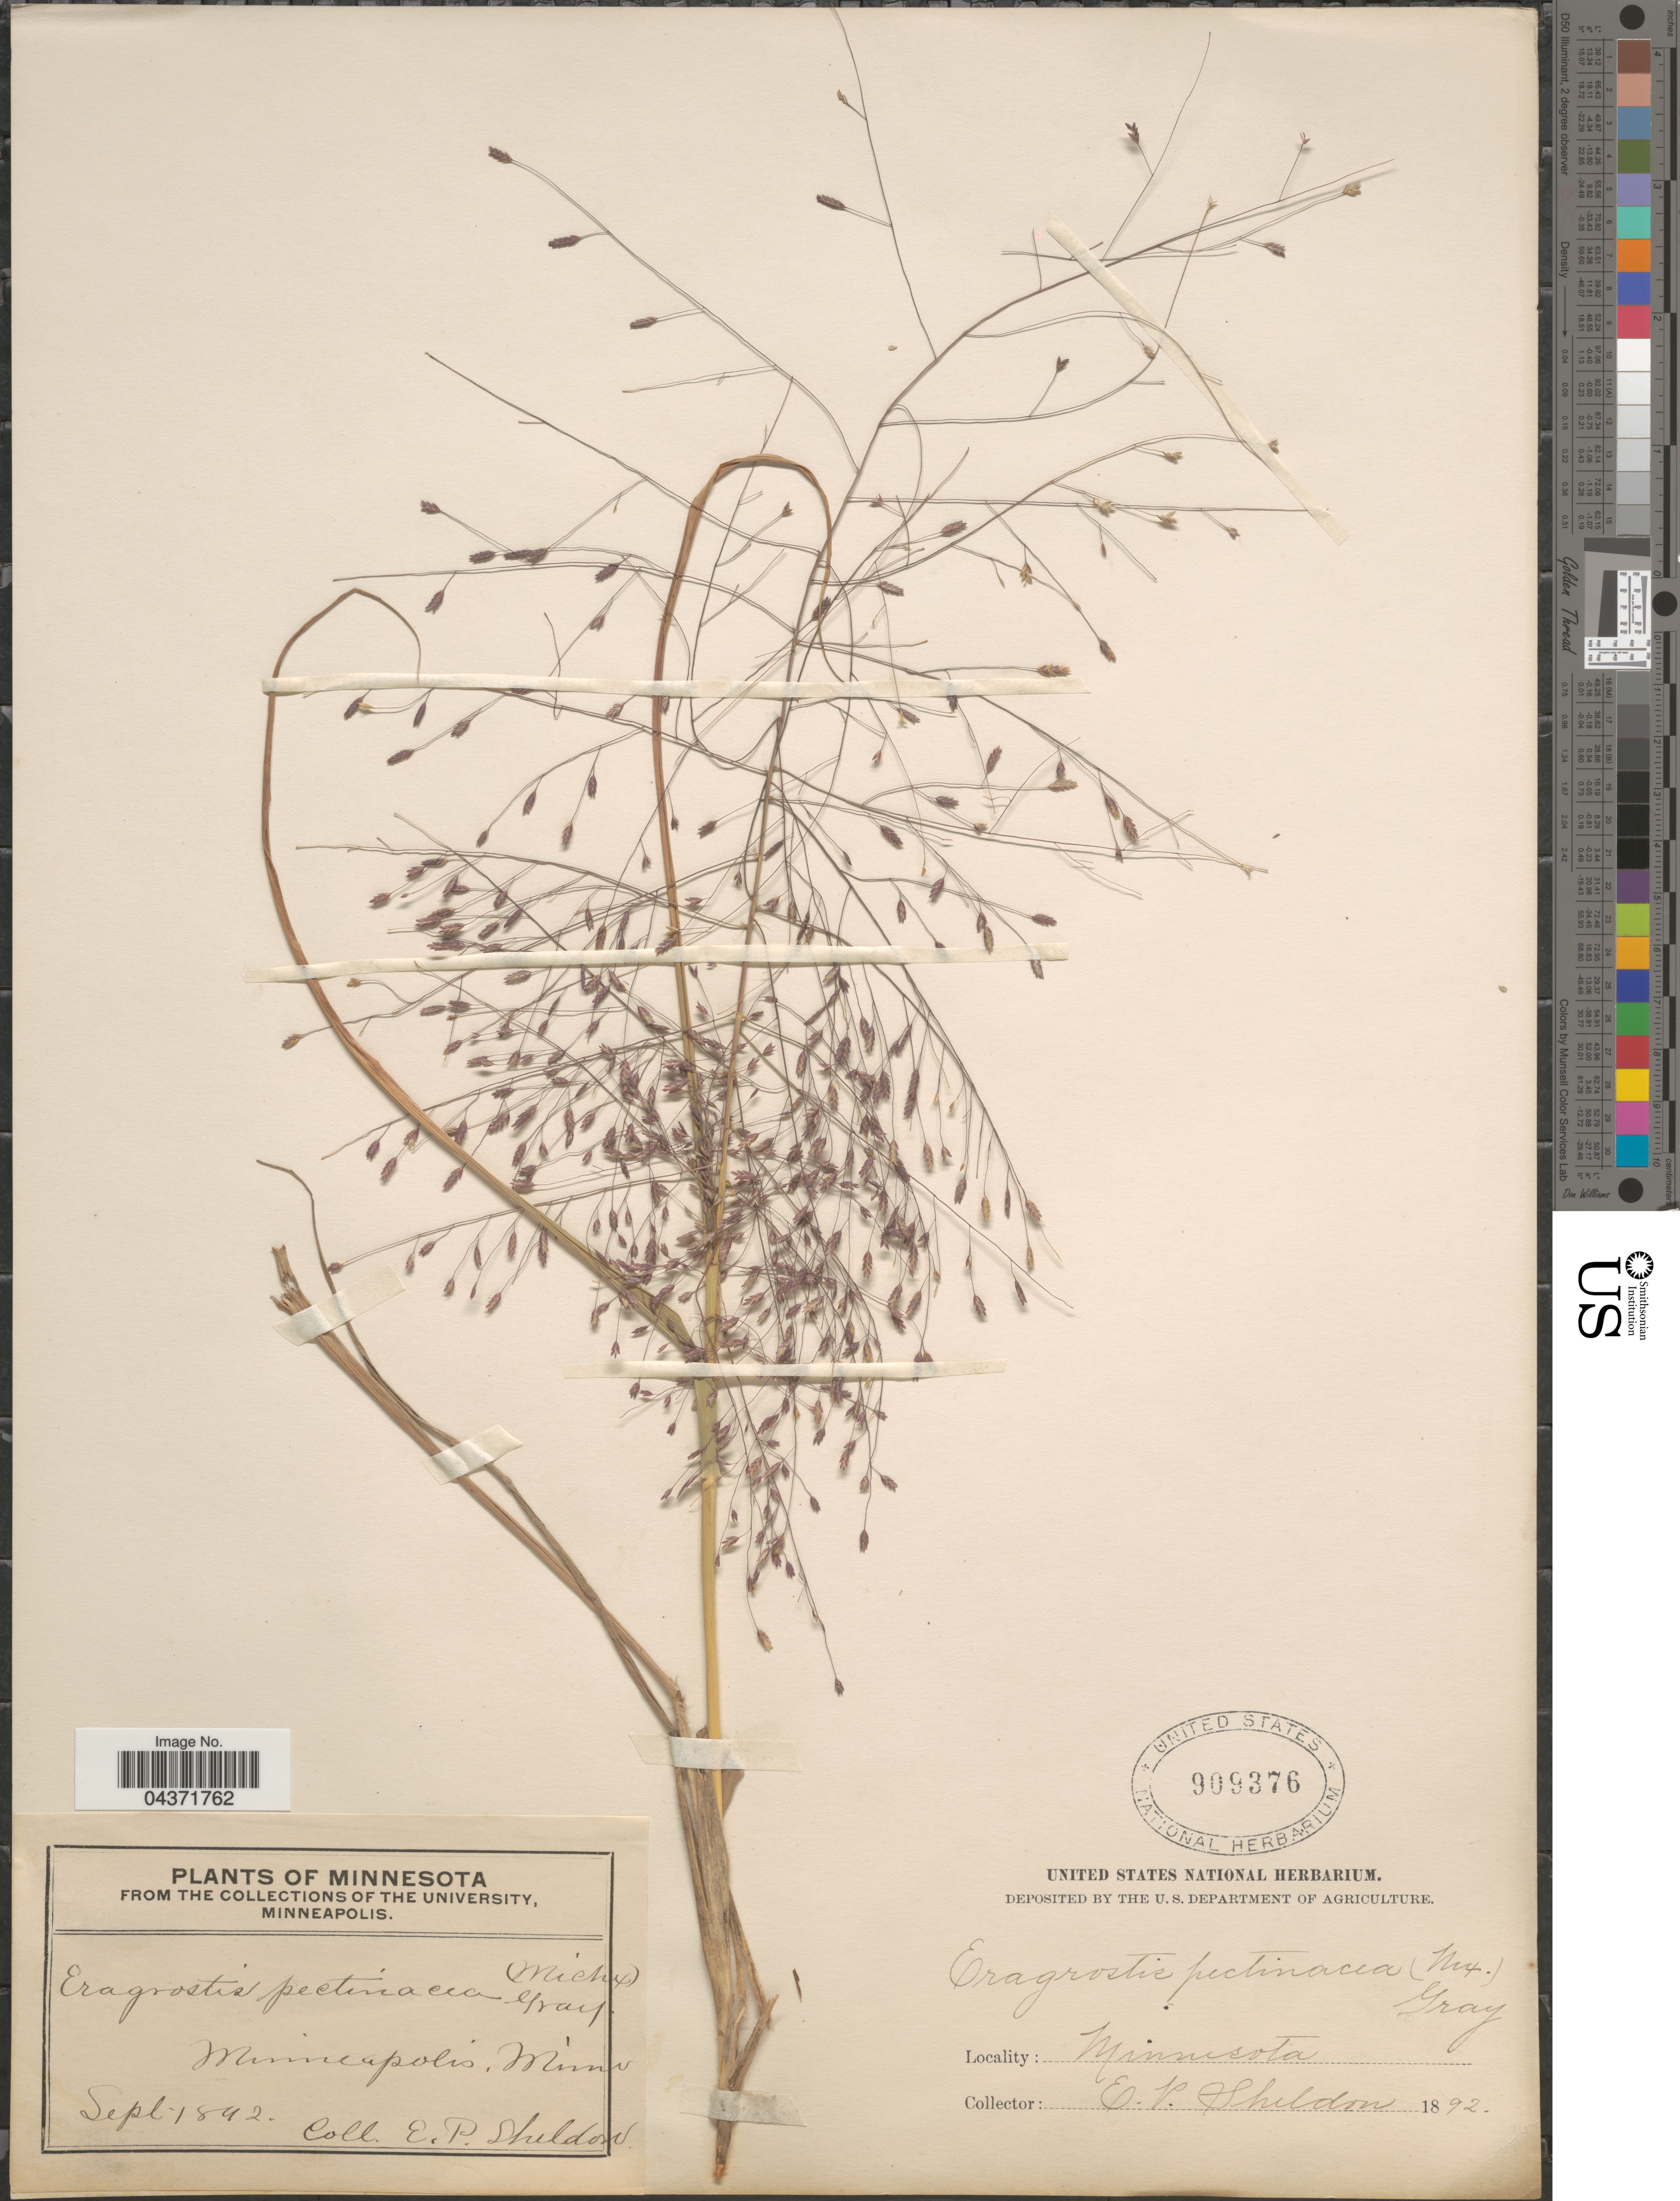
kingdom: Plantae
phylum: Tracheophyta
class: Liliopsida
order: Poales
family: Poaceae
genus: Eragrostis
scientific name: Eragrostis spectabilis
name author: (Pursh) Steud.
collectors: E. P. Sheldon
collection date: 1892-09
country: United States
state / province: Minnesota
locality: Minneapolis.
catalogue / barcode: US 909376